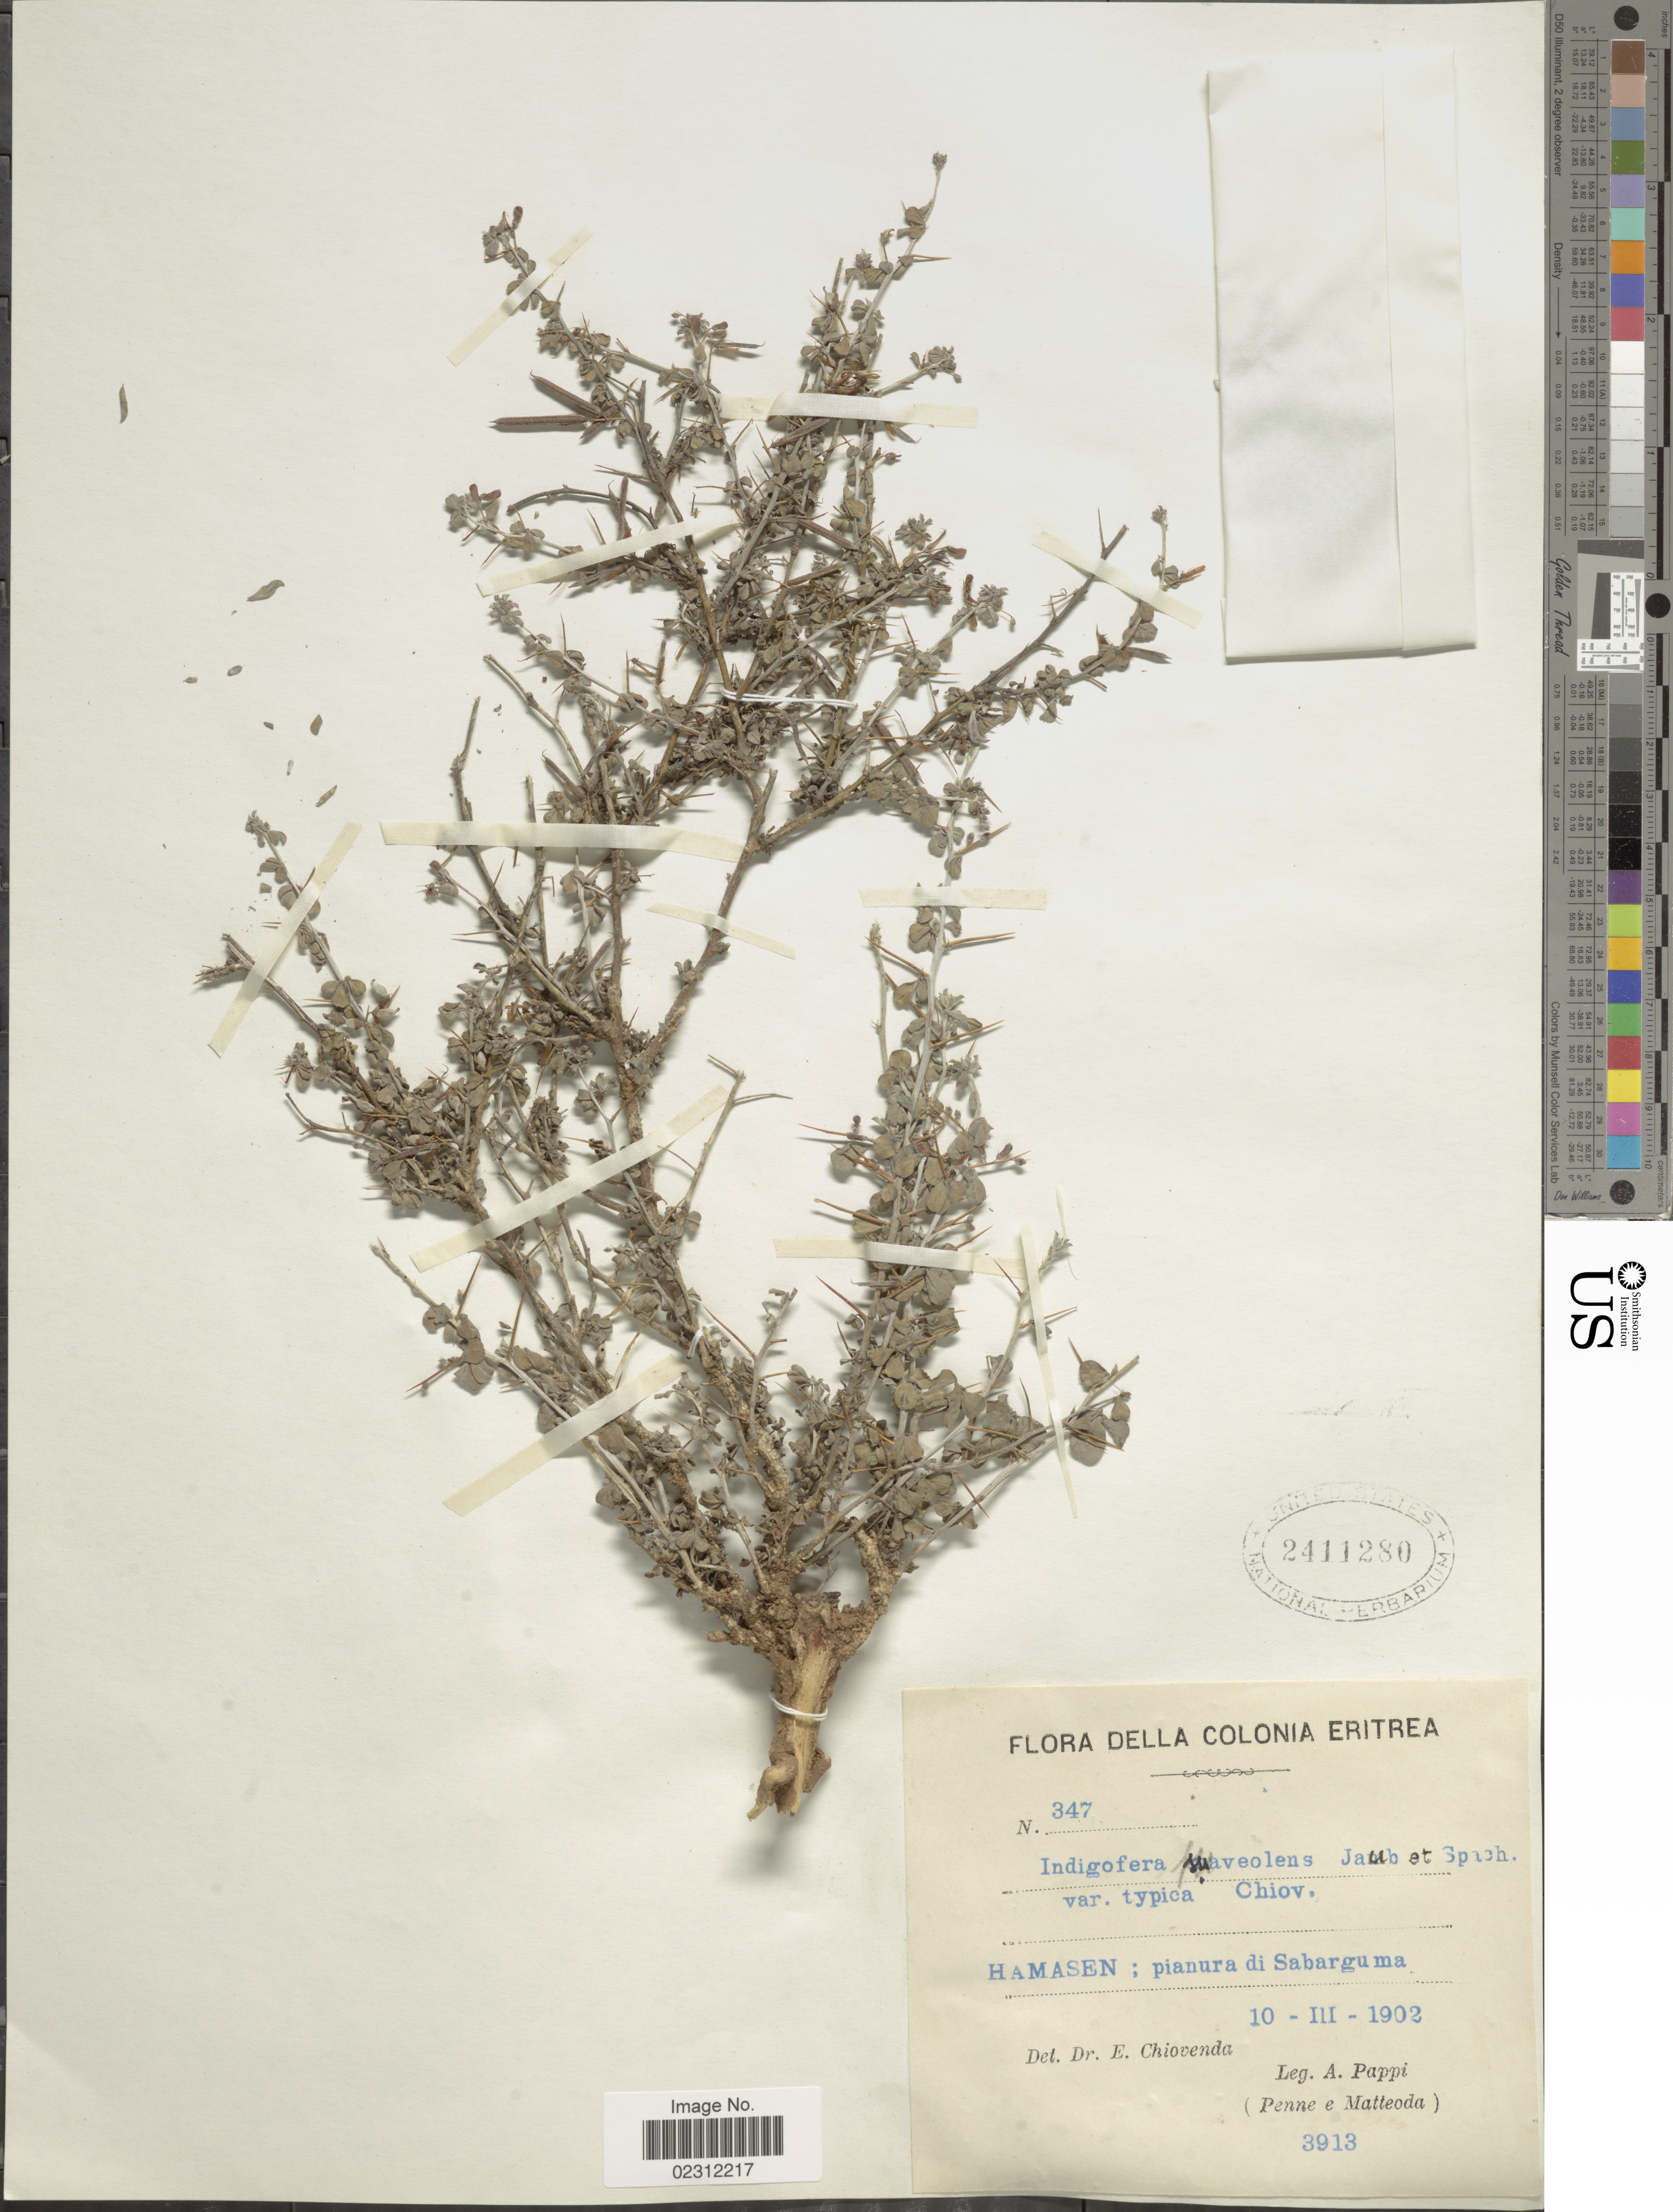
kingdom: Plantae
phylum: Tracheophyta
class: Magnoliopsida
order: Fabales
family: Fabaceae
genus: Indigofera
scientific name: Indigofera suaveolens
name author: Jaub. & Spach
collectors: A. Pappi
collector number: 347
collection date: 1902-03-10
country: Eritrea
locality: Hamasen: pianura di Sabarguma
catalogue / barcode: US 2411280